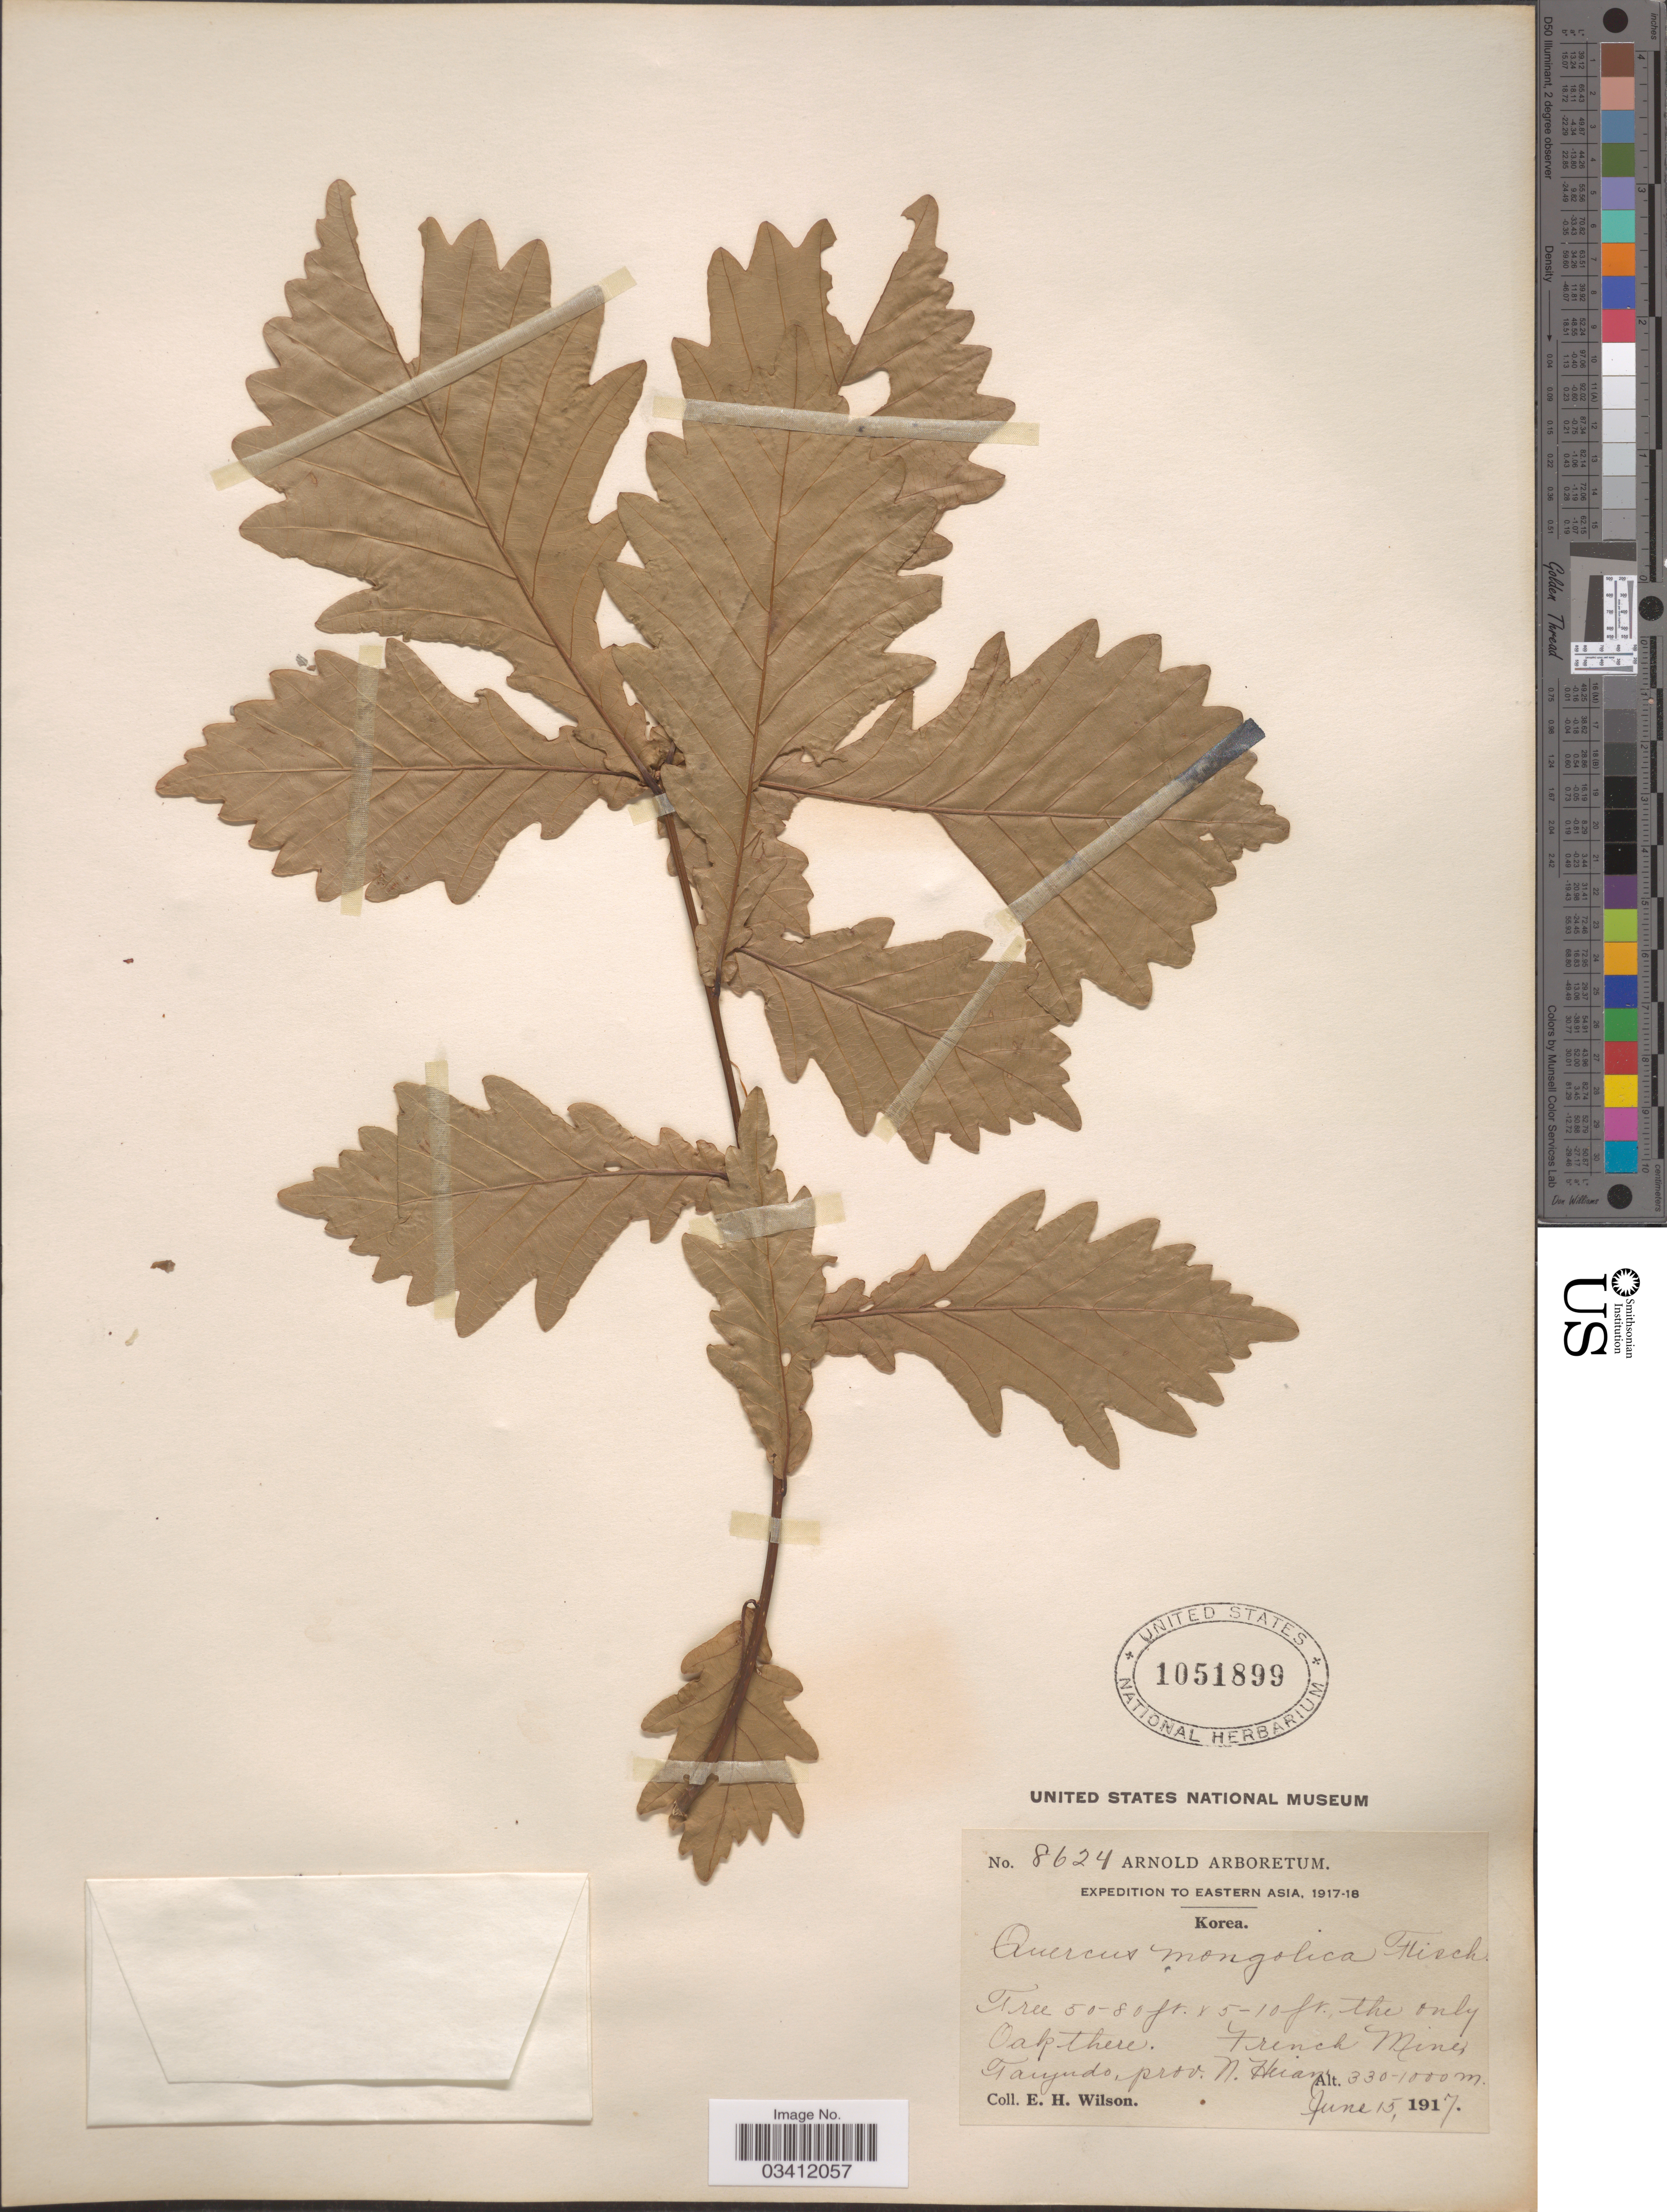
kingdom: Plantae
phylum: Tracheophyta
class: Magnoliopsida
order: Fagales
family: Fagaceae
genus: Quercus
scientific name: Quercus mongolica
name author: Fisch. ex Ledeb.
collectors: E. Wilson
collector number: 8624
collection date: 1917-06-15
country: North Korea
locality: Eastern Asia. French Mine, Taiyudo, prov. N. Heian.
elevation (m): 330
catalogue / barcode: US 1051899